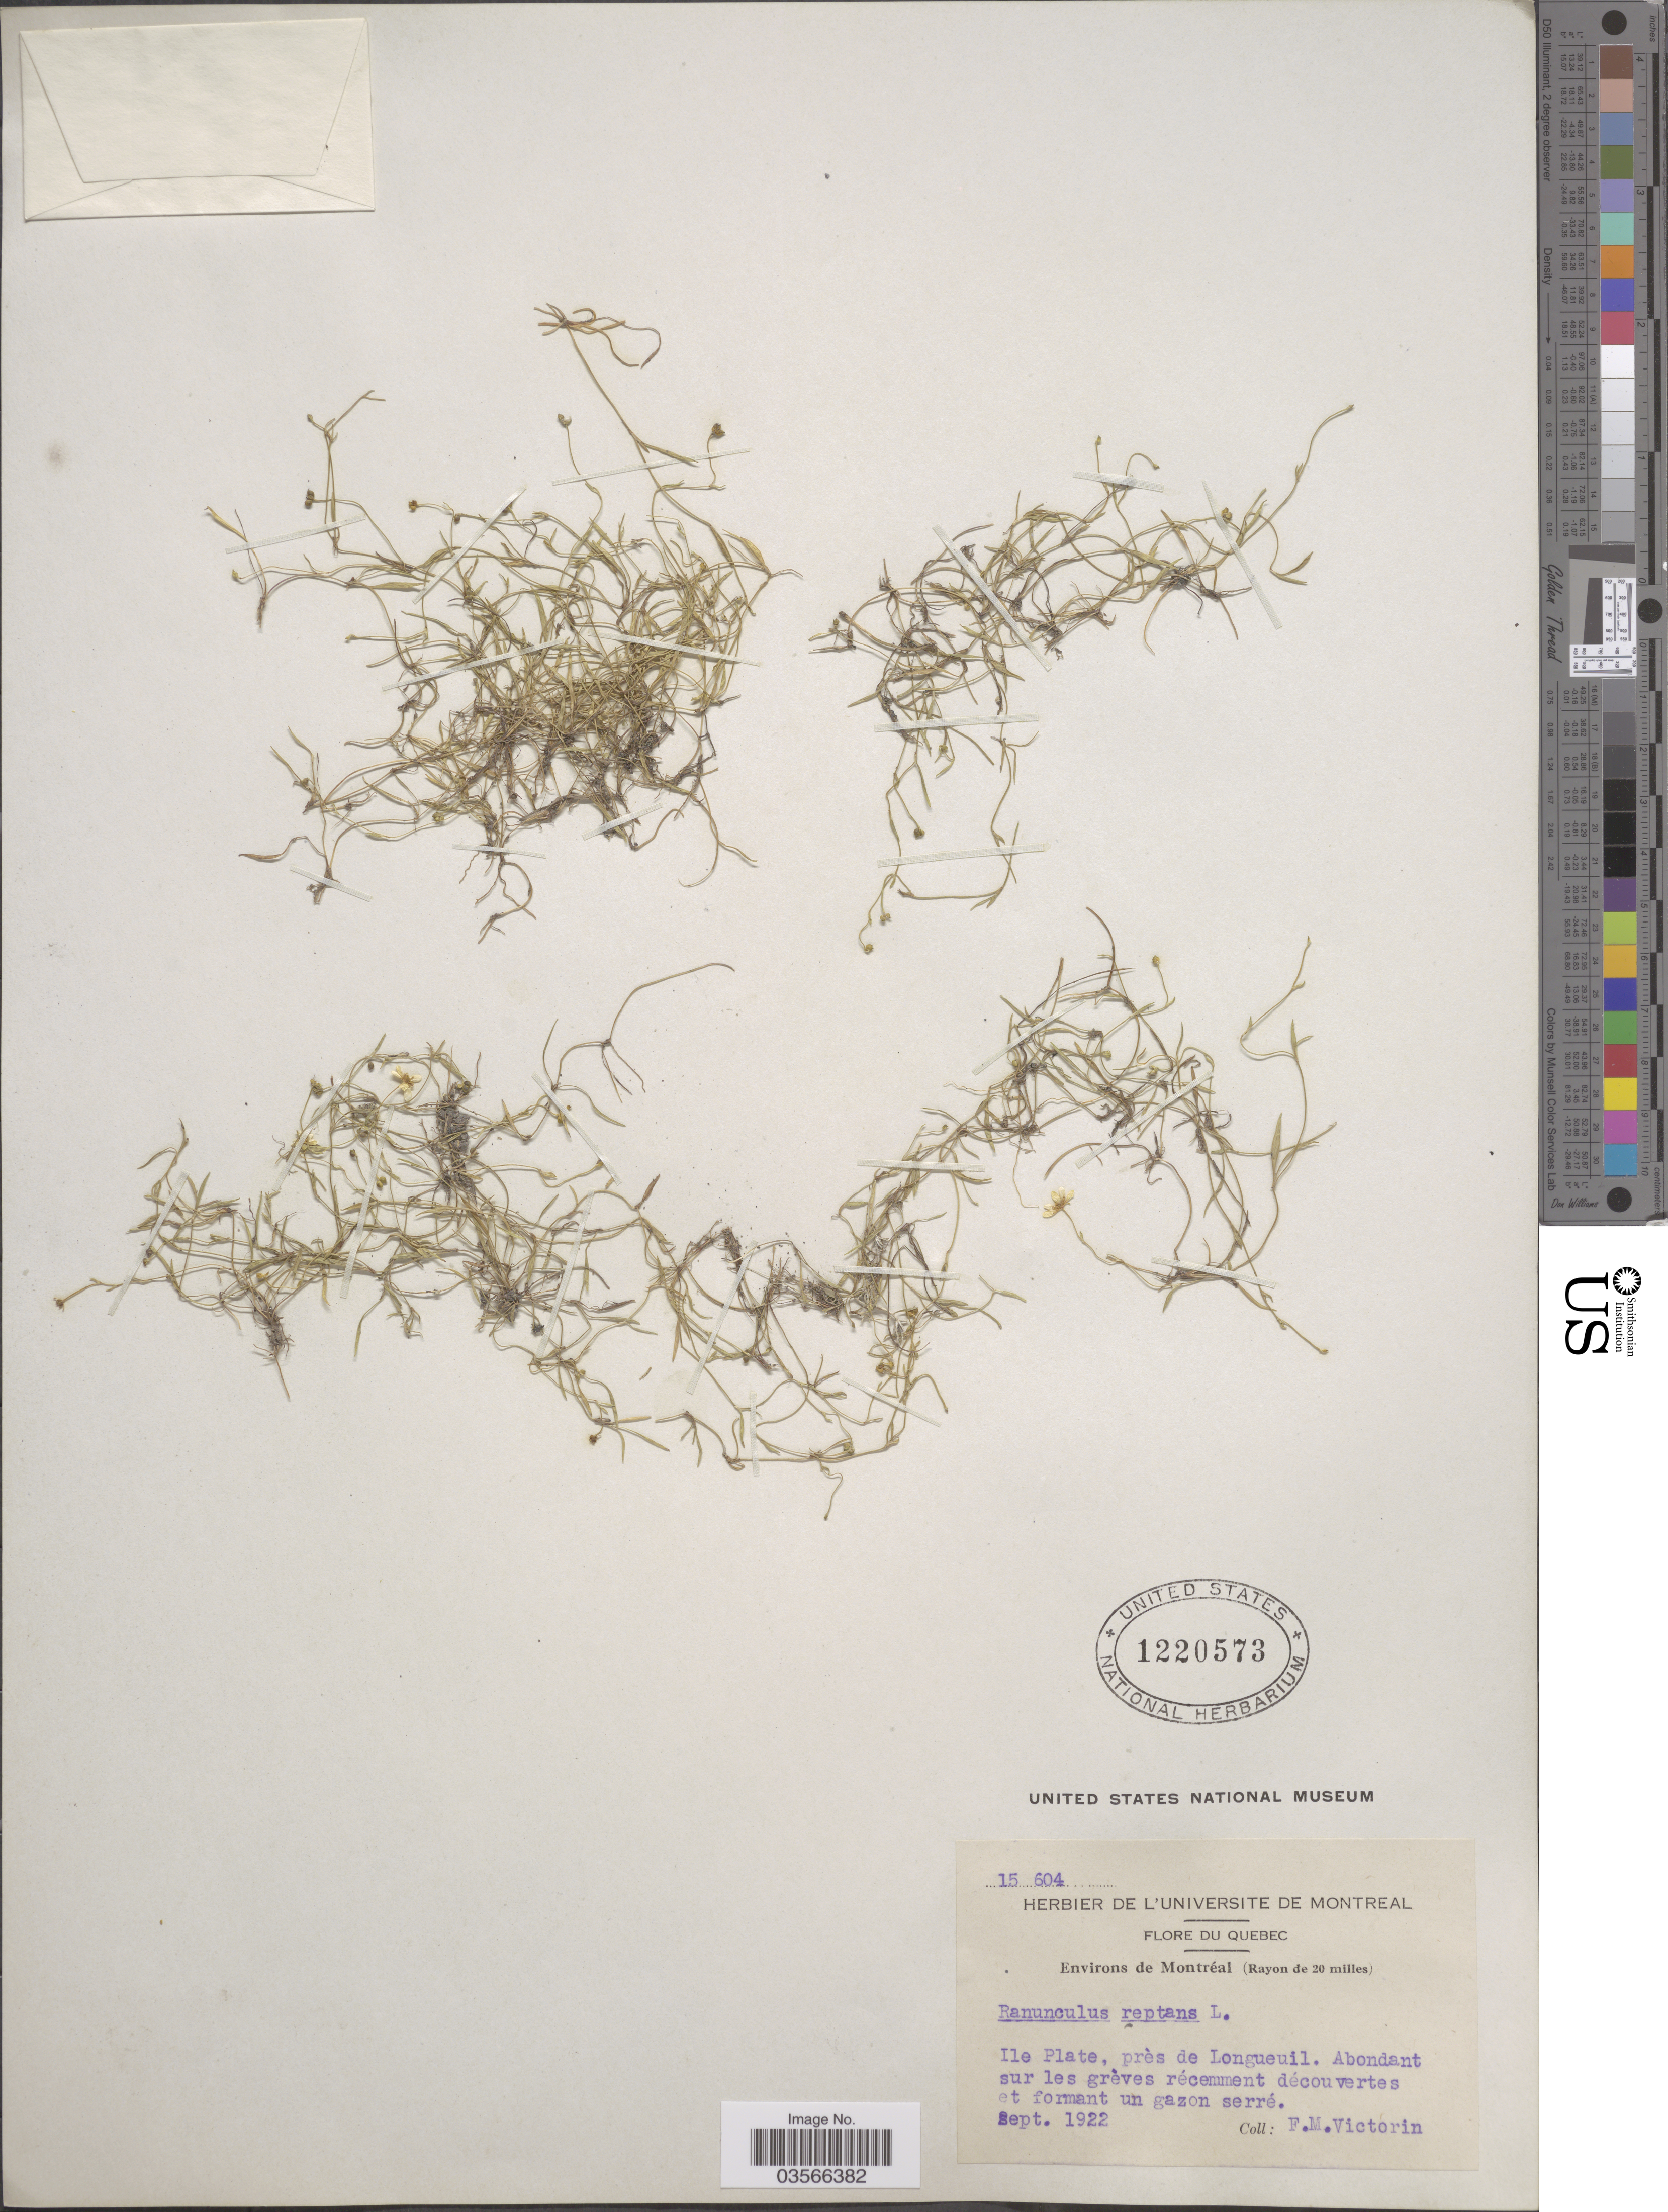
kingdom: Plantae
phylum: Tracheophyta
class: Magnoliopsida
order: Ranunculales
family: Ranunculaceae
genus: Ranunculus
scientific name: Ranunculus flammula var. filiformis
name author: (Michx.) Hook.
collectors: F. Victorin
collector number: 15 604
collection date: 1922-09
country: Canada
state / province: Quebec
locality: Environs de Montréal (Rayon de 20 milles). Ile Plate, près de Longueuil.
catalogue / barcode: US 1220573